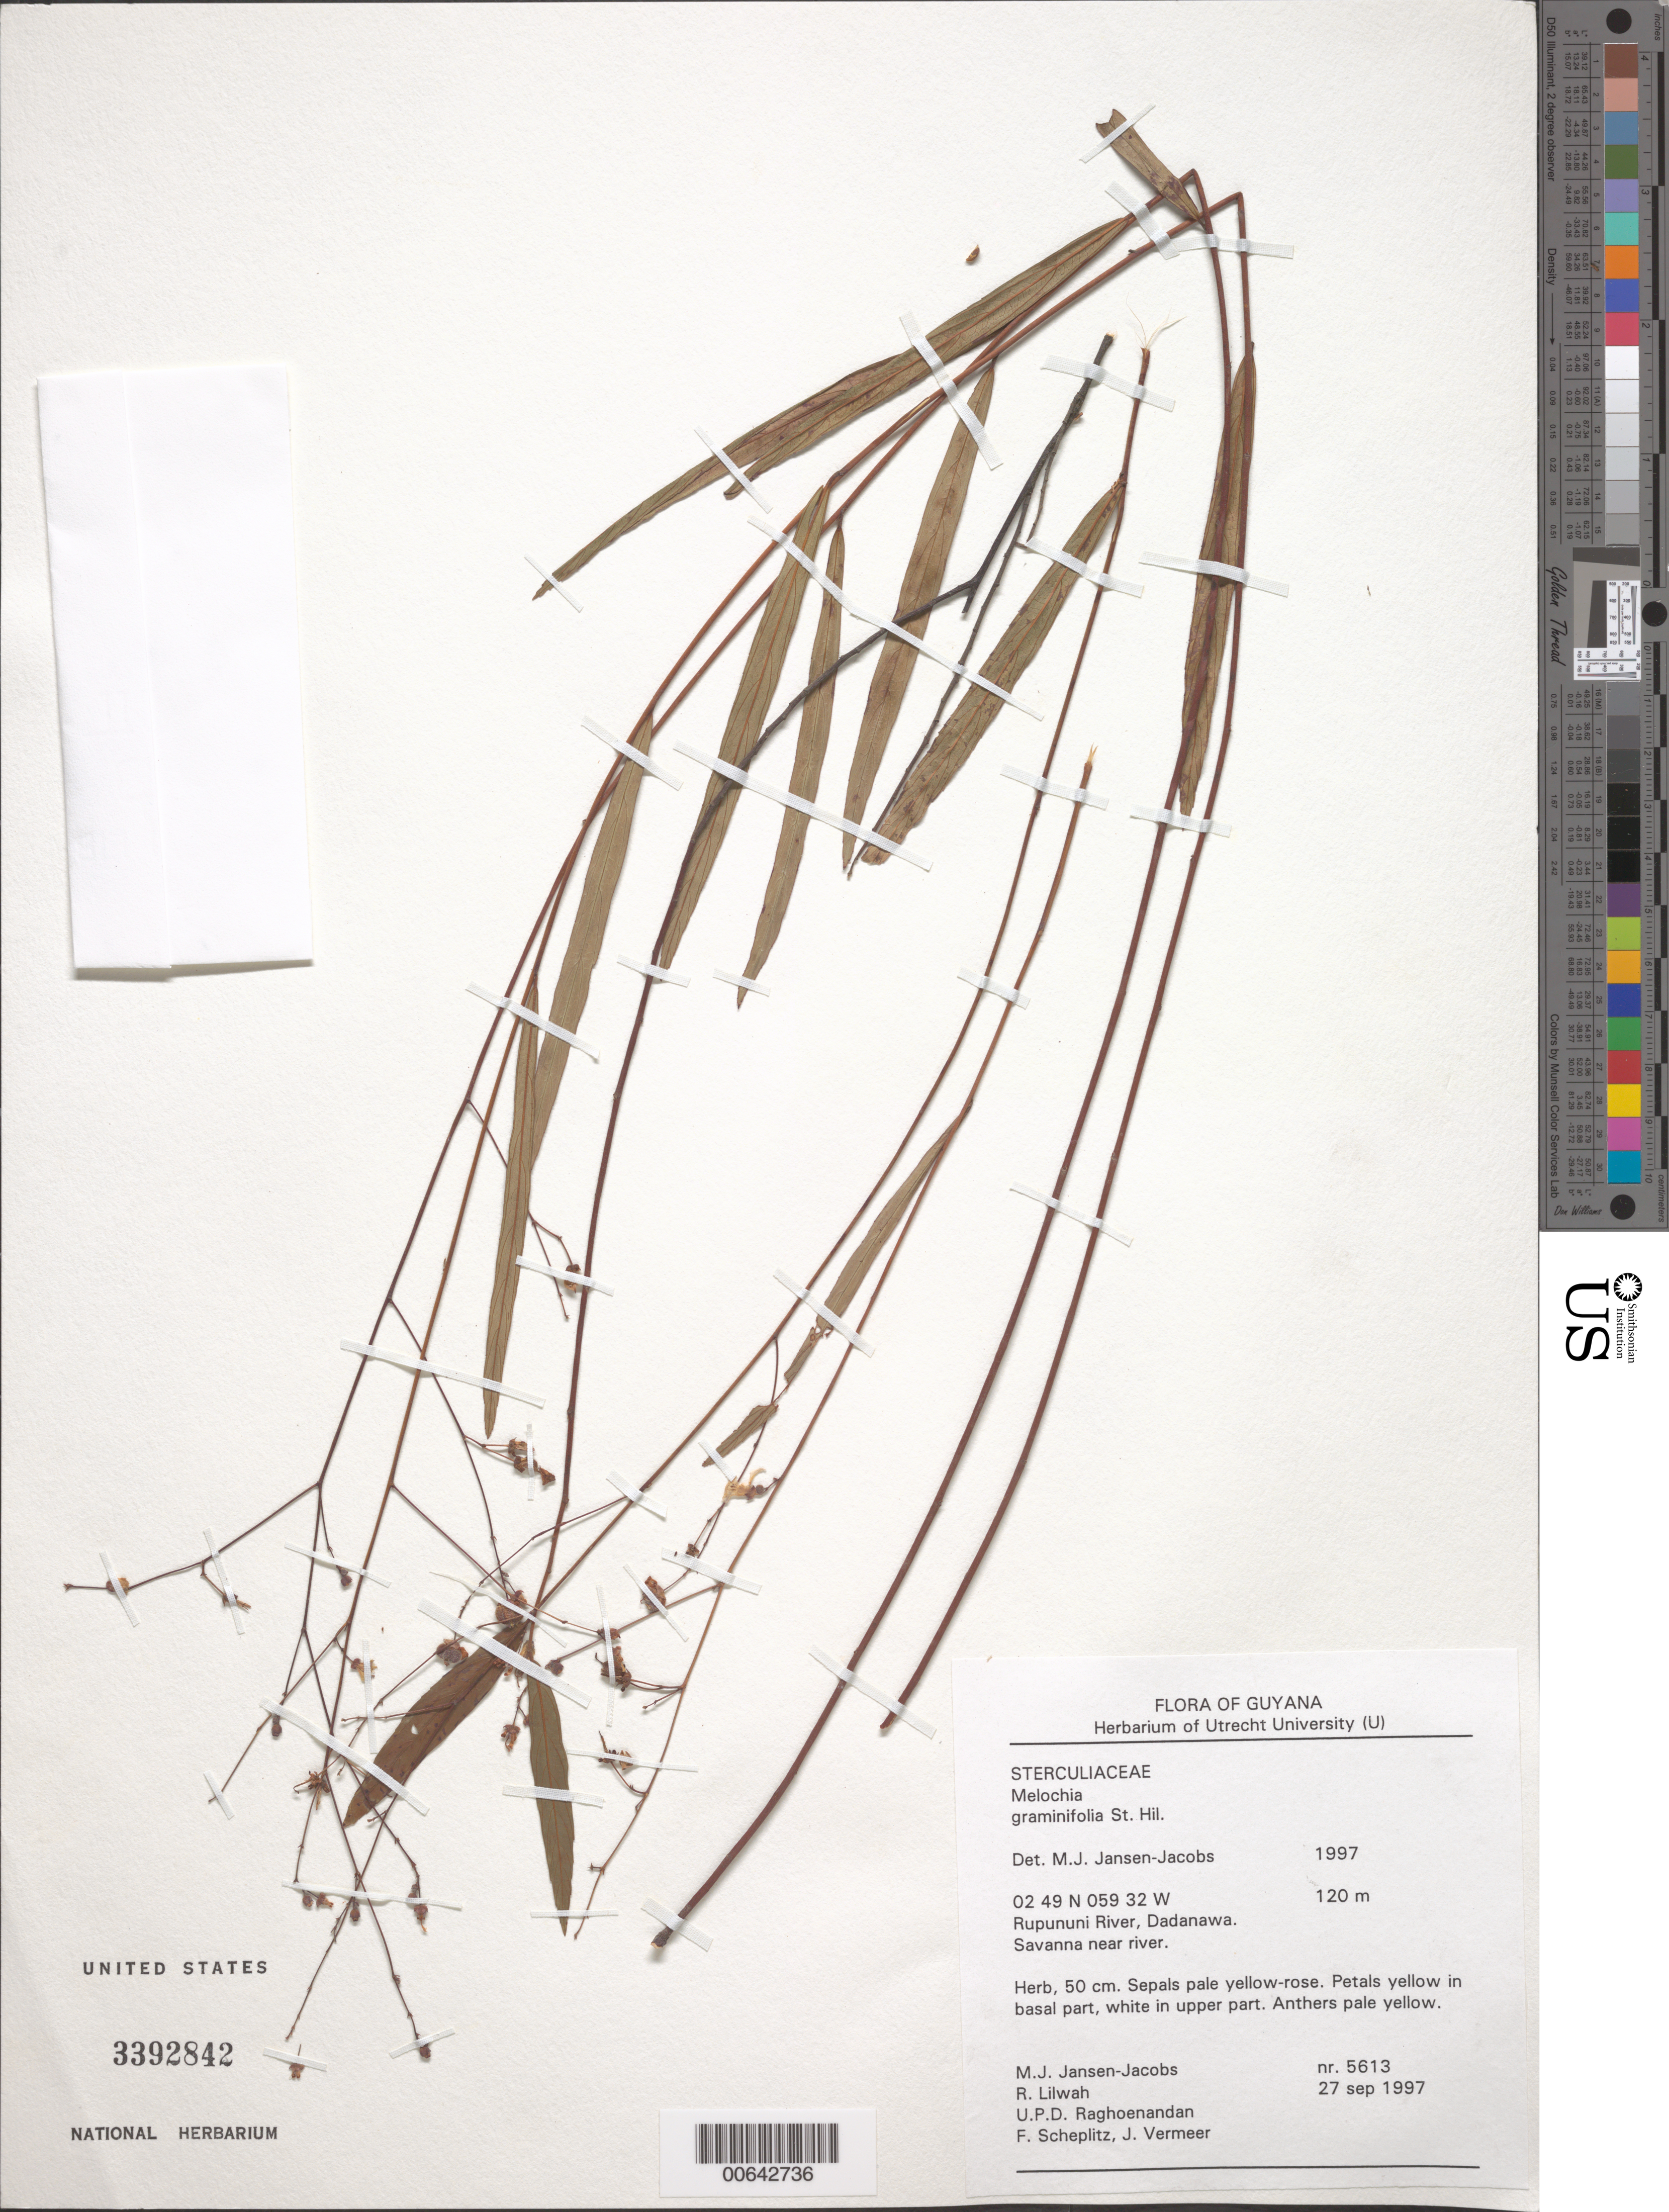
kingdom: Plantae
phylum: Tracheophyta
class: Magnoliopsida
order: Malvales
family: Malvaceae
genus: Melochia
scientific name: Melochia graminifolia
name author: A. St.-Hil.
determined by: Jansen-Jacobs, M. J., (U), Nationaal Herbarium Nederland, Utrecht University branch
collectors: M. J. Jansen-Jacobs, R. Lilwah, U. Raghoenandan, F. Scheplitz & J. Vermeer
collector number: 5613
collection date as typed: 27-Sep-97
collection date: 1997-09-27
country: Guyana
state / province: U. Takutu-U. Essequibo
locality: Dadanawa, Rupununi River, Rupununi District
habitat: Savanna near river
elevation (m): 120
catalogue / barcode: US 3392842